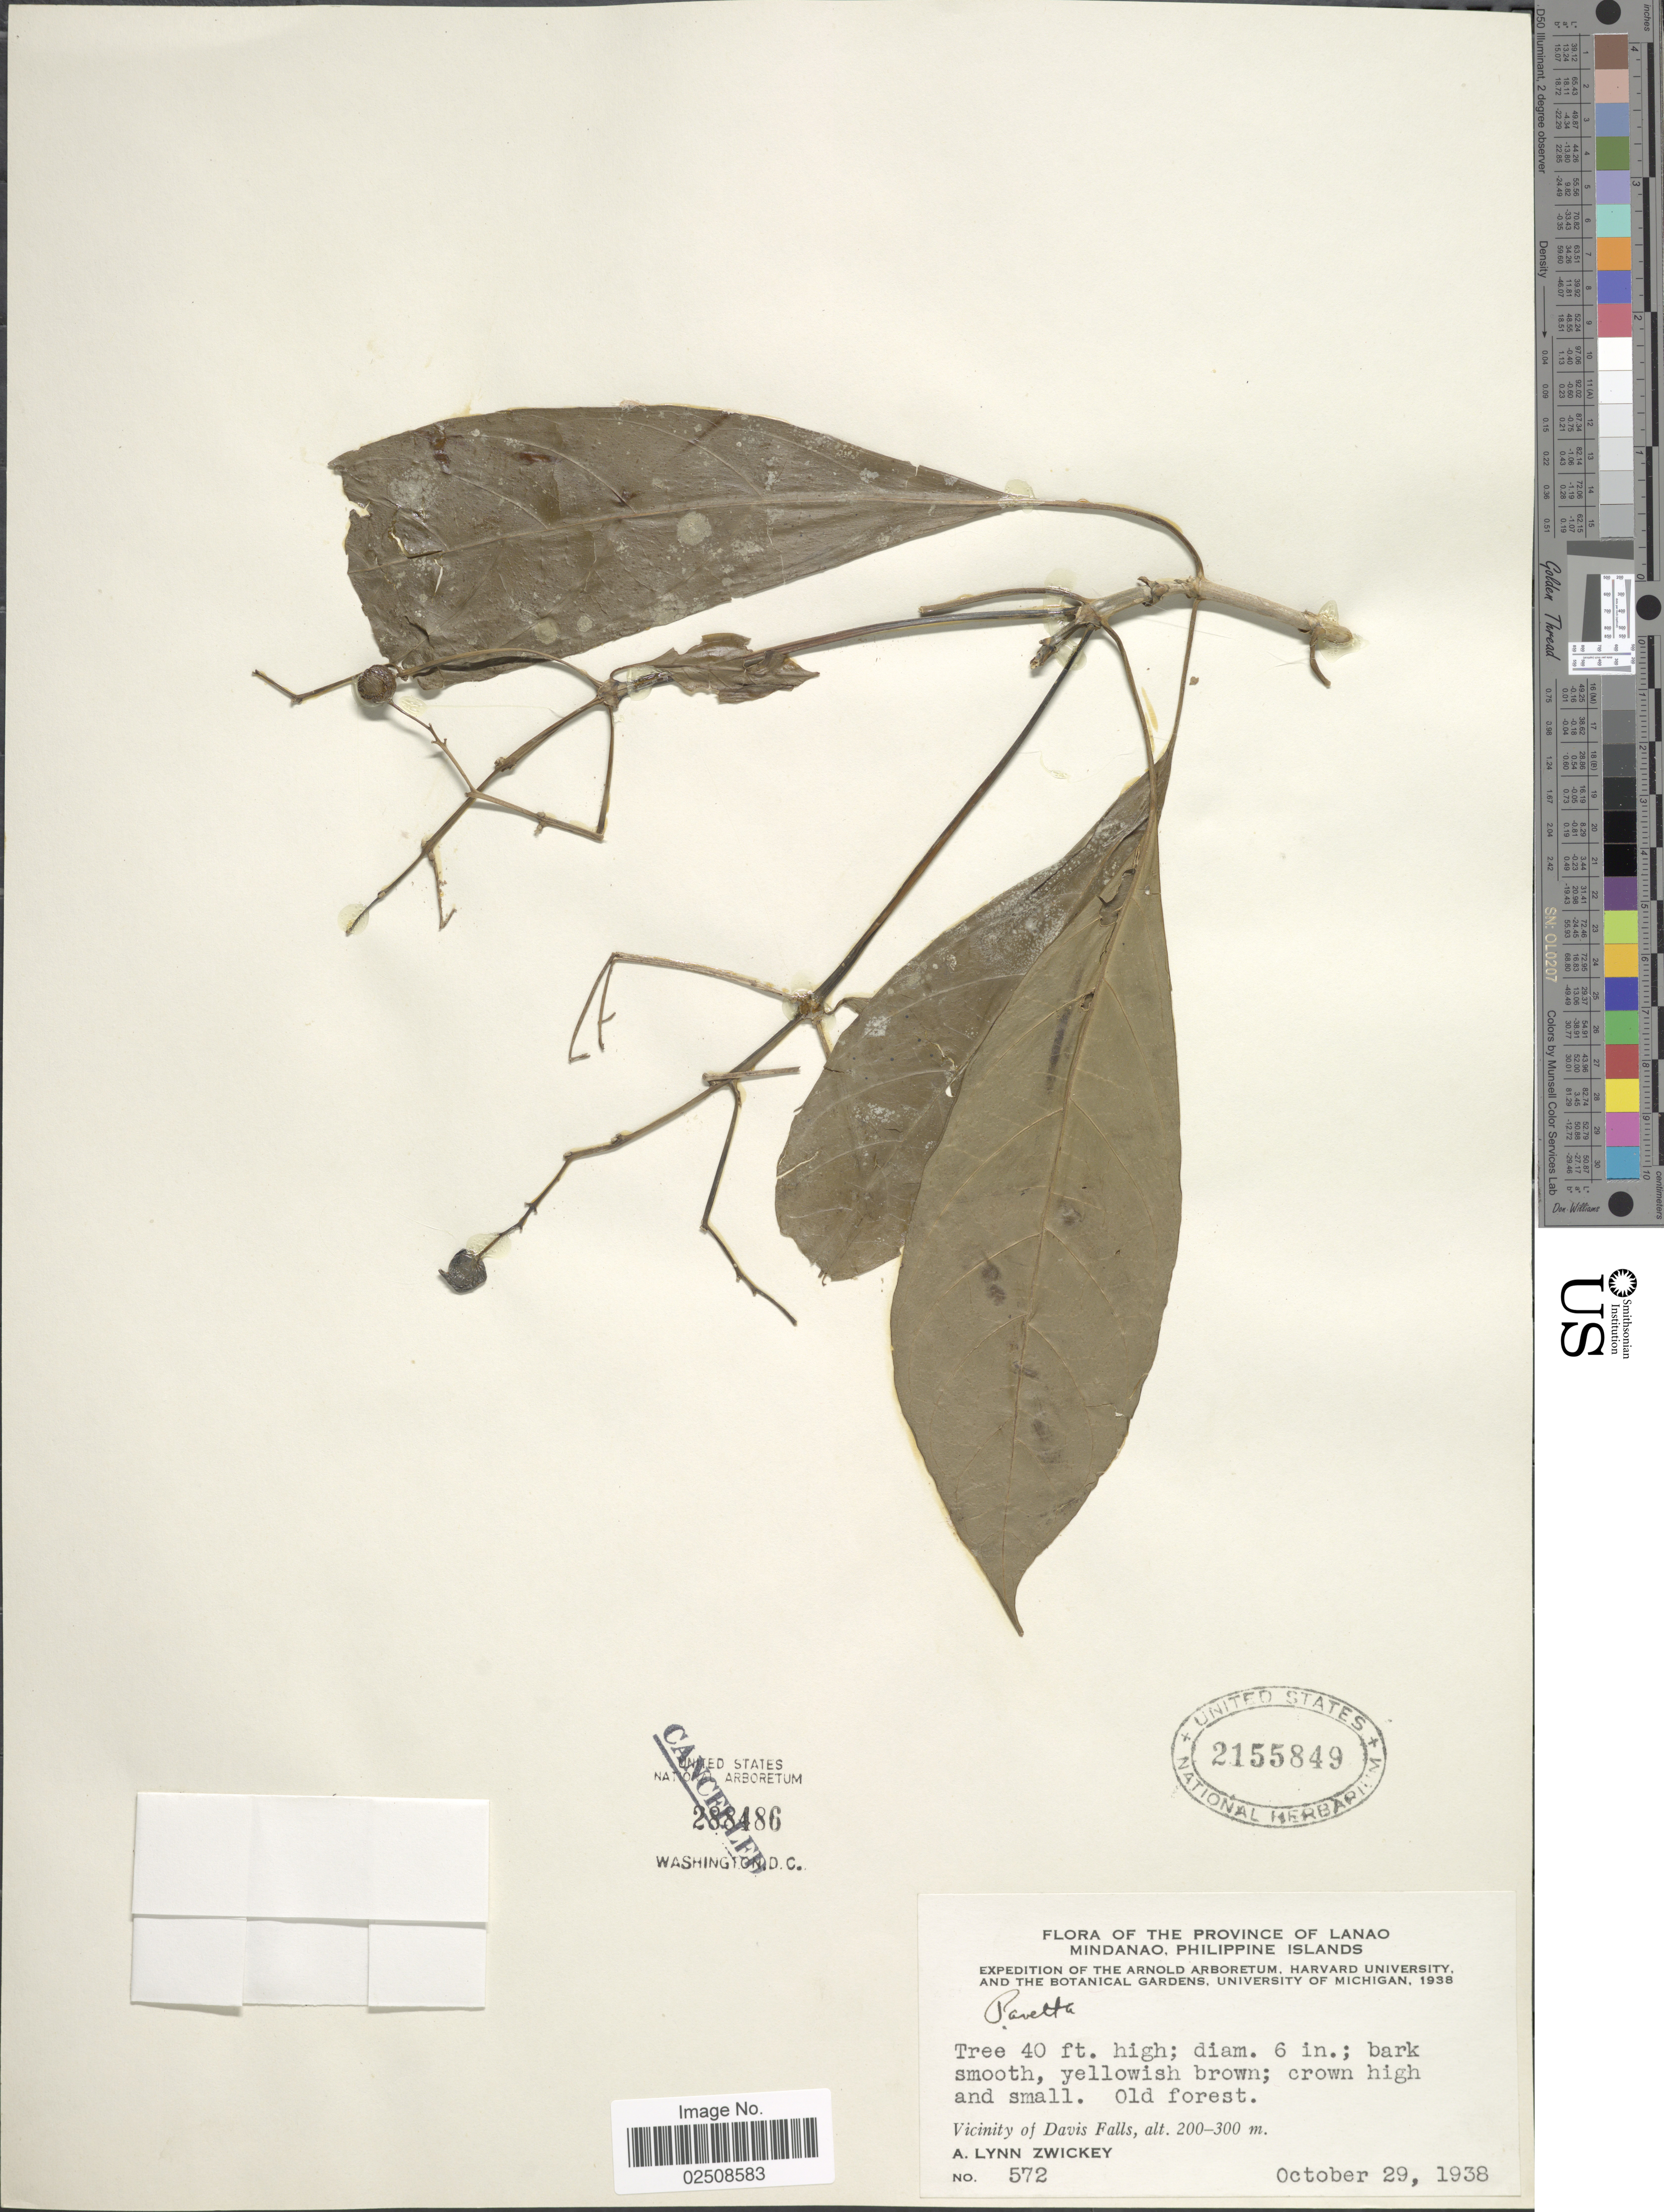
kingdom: Plantae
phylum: Tracheophyta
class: Magnoliopsida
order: Gentianales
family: Rubiaceae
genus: Pavetta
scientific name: Pavetta sp.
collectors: A. Zwickey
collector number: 572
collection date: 1938-10-29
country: Philippines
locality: Province of Lanao. Mindanao, Philippine Islands. Vicinity of Davis Falls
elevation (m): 200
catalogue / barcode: US 2155849